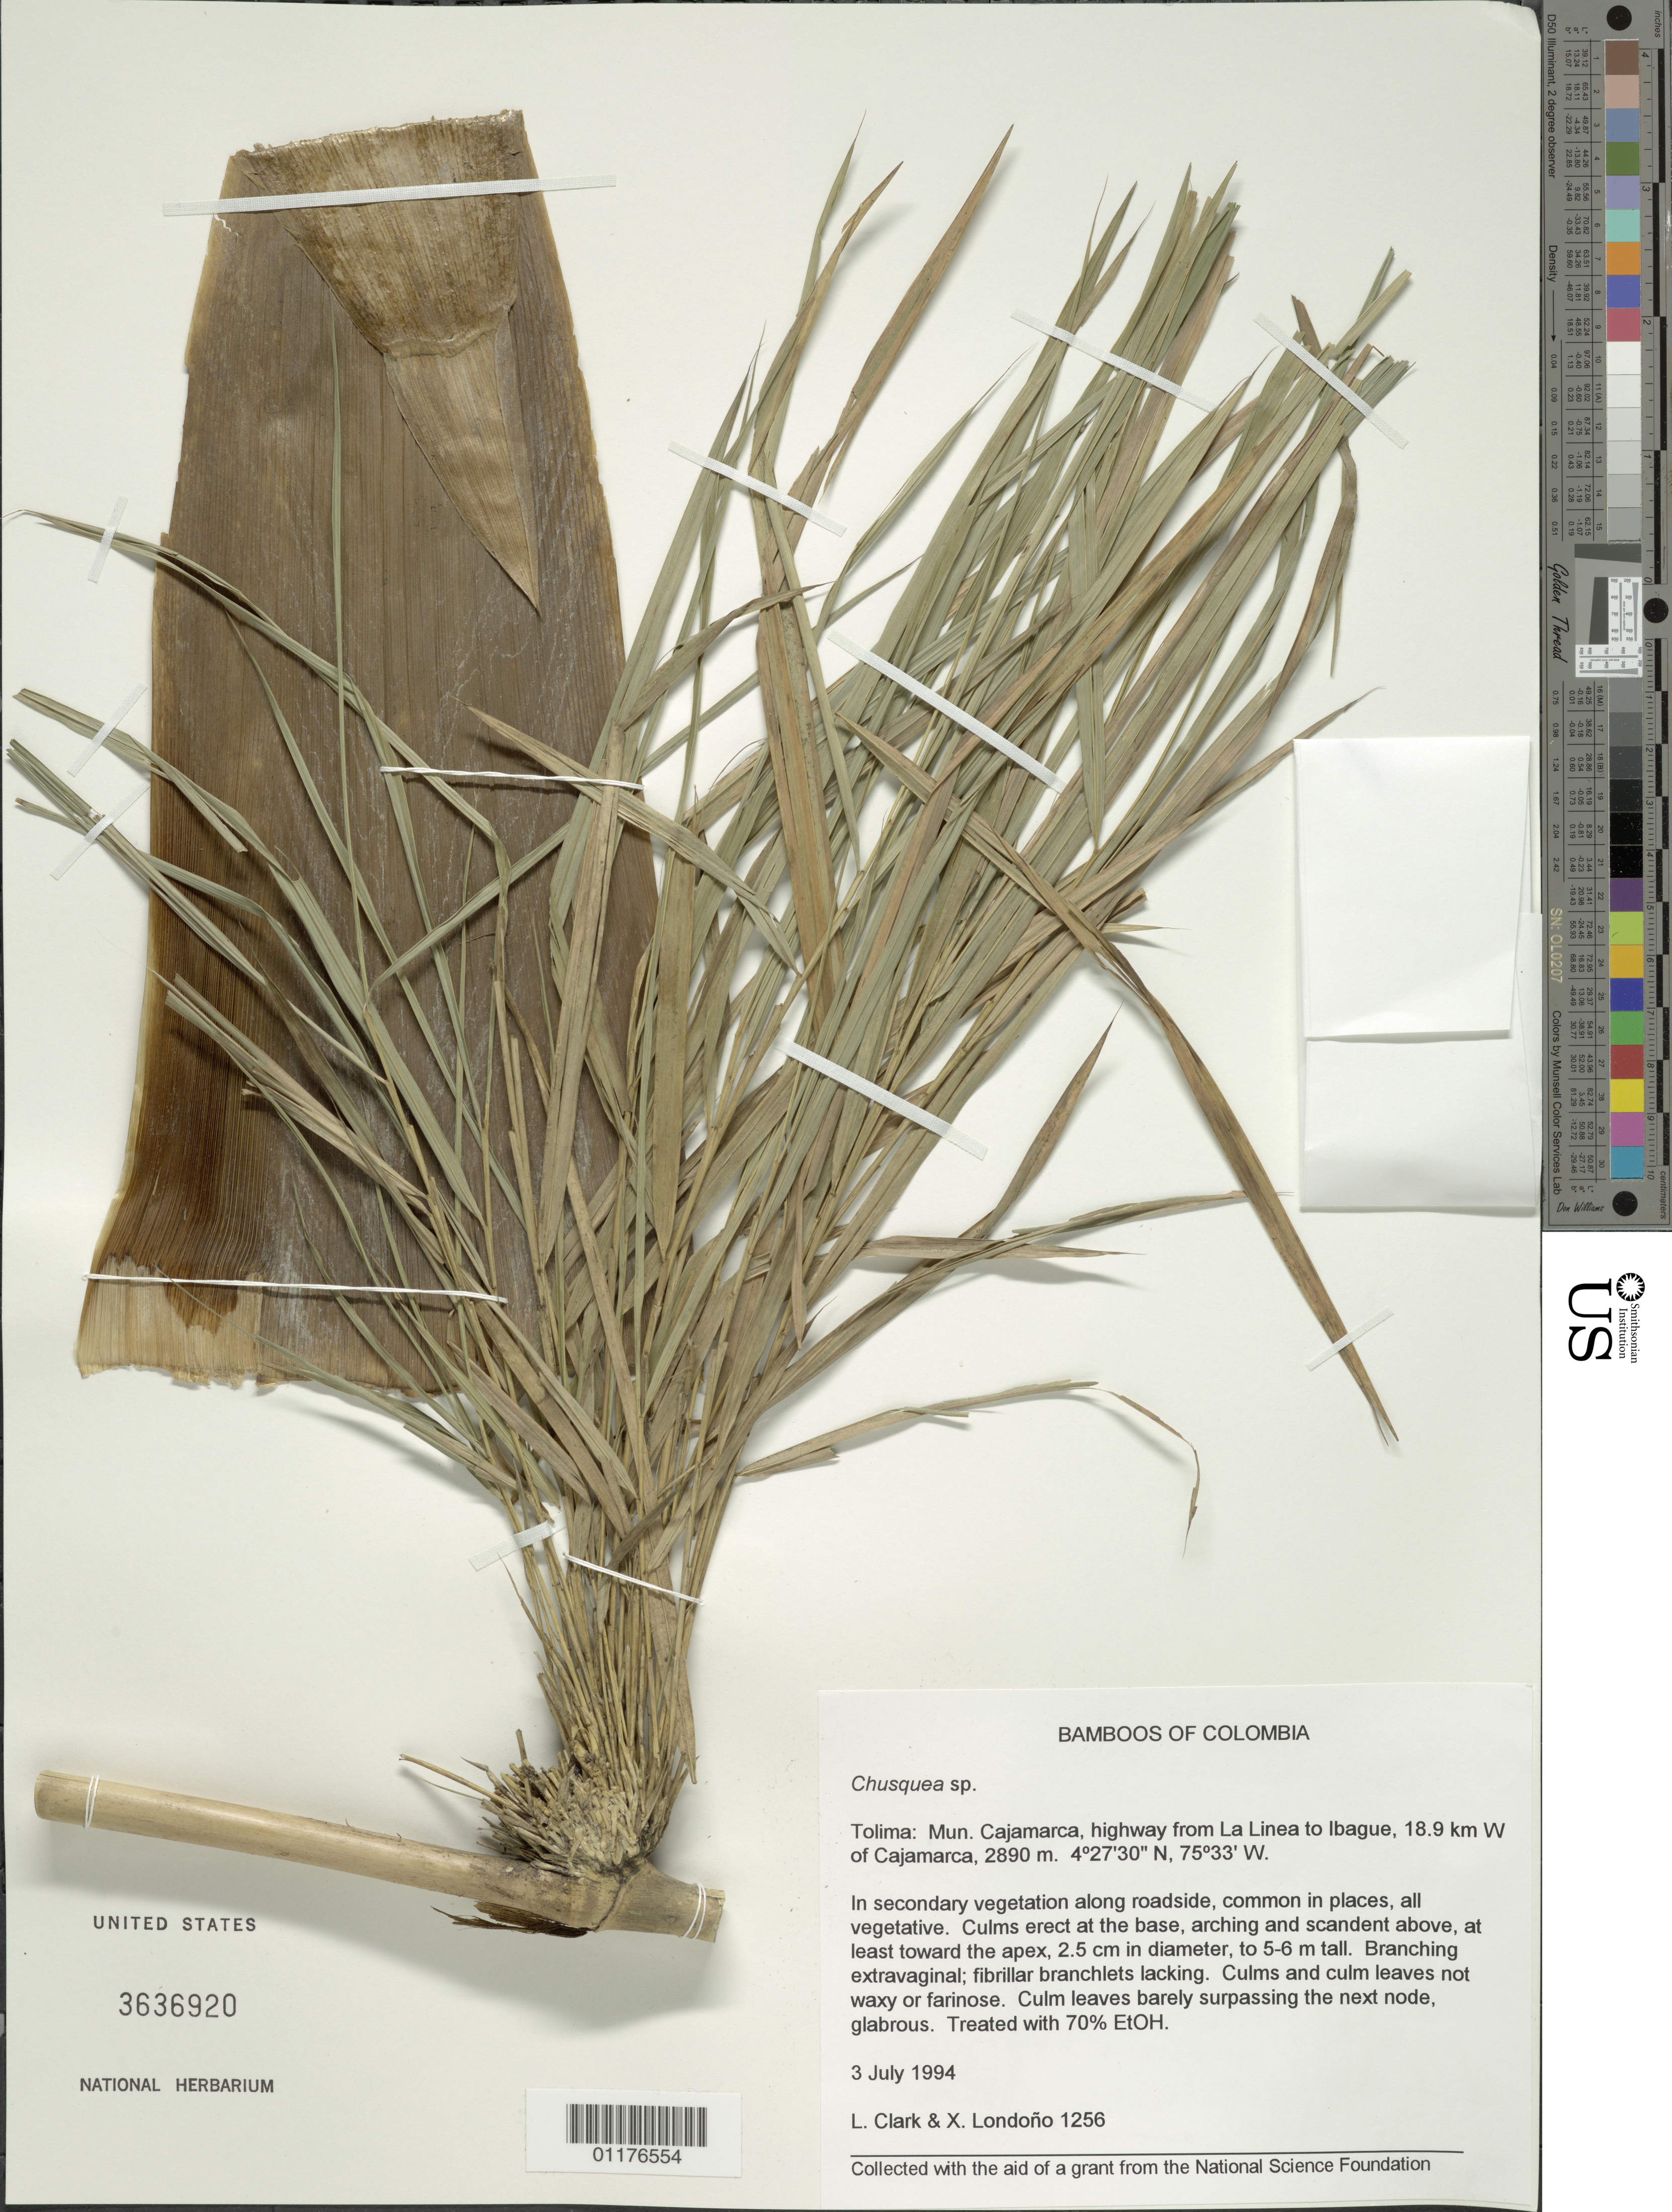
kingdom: Plantae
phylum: Tracheophyta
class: Liliopsida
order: Poales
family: Poaceae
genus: Chusquea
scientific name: Chusquea sp.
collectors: L. G. Clark & X. Londoño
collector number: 1256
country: Colombia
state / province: Tolima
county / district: Cajamarca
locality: Highway from La Linea to Ibague, W of Cajamarca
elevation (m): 2890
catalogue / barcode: US 3636920